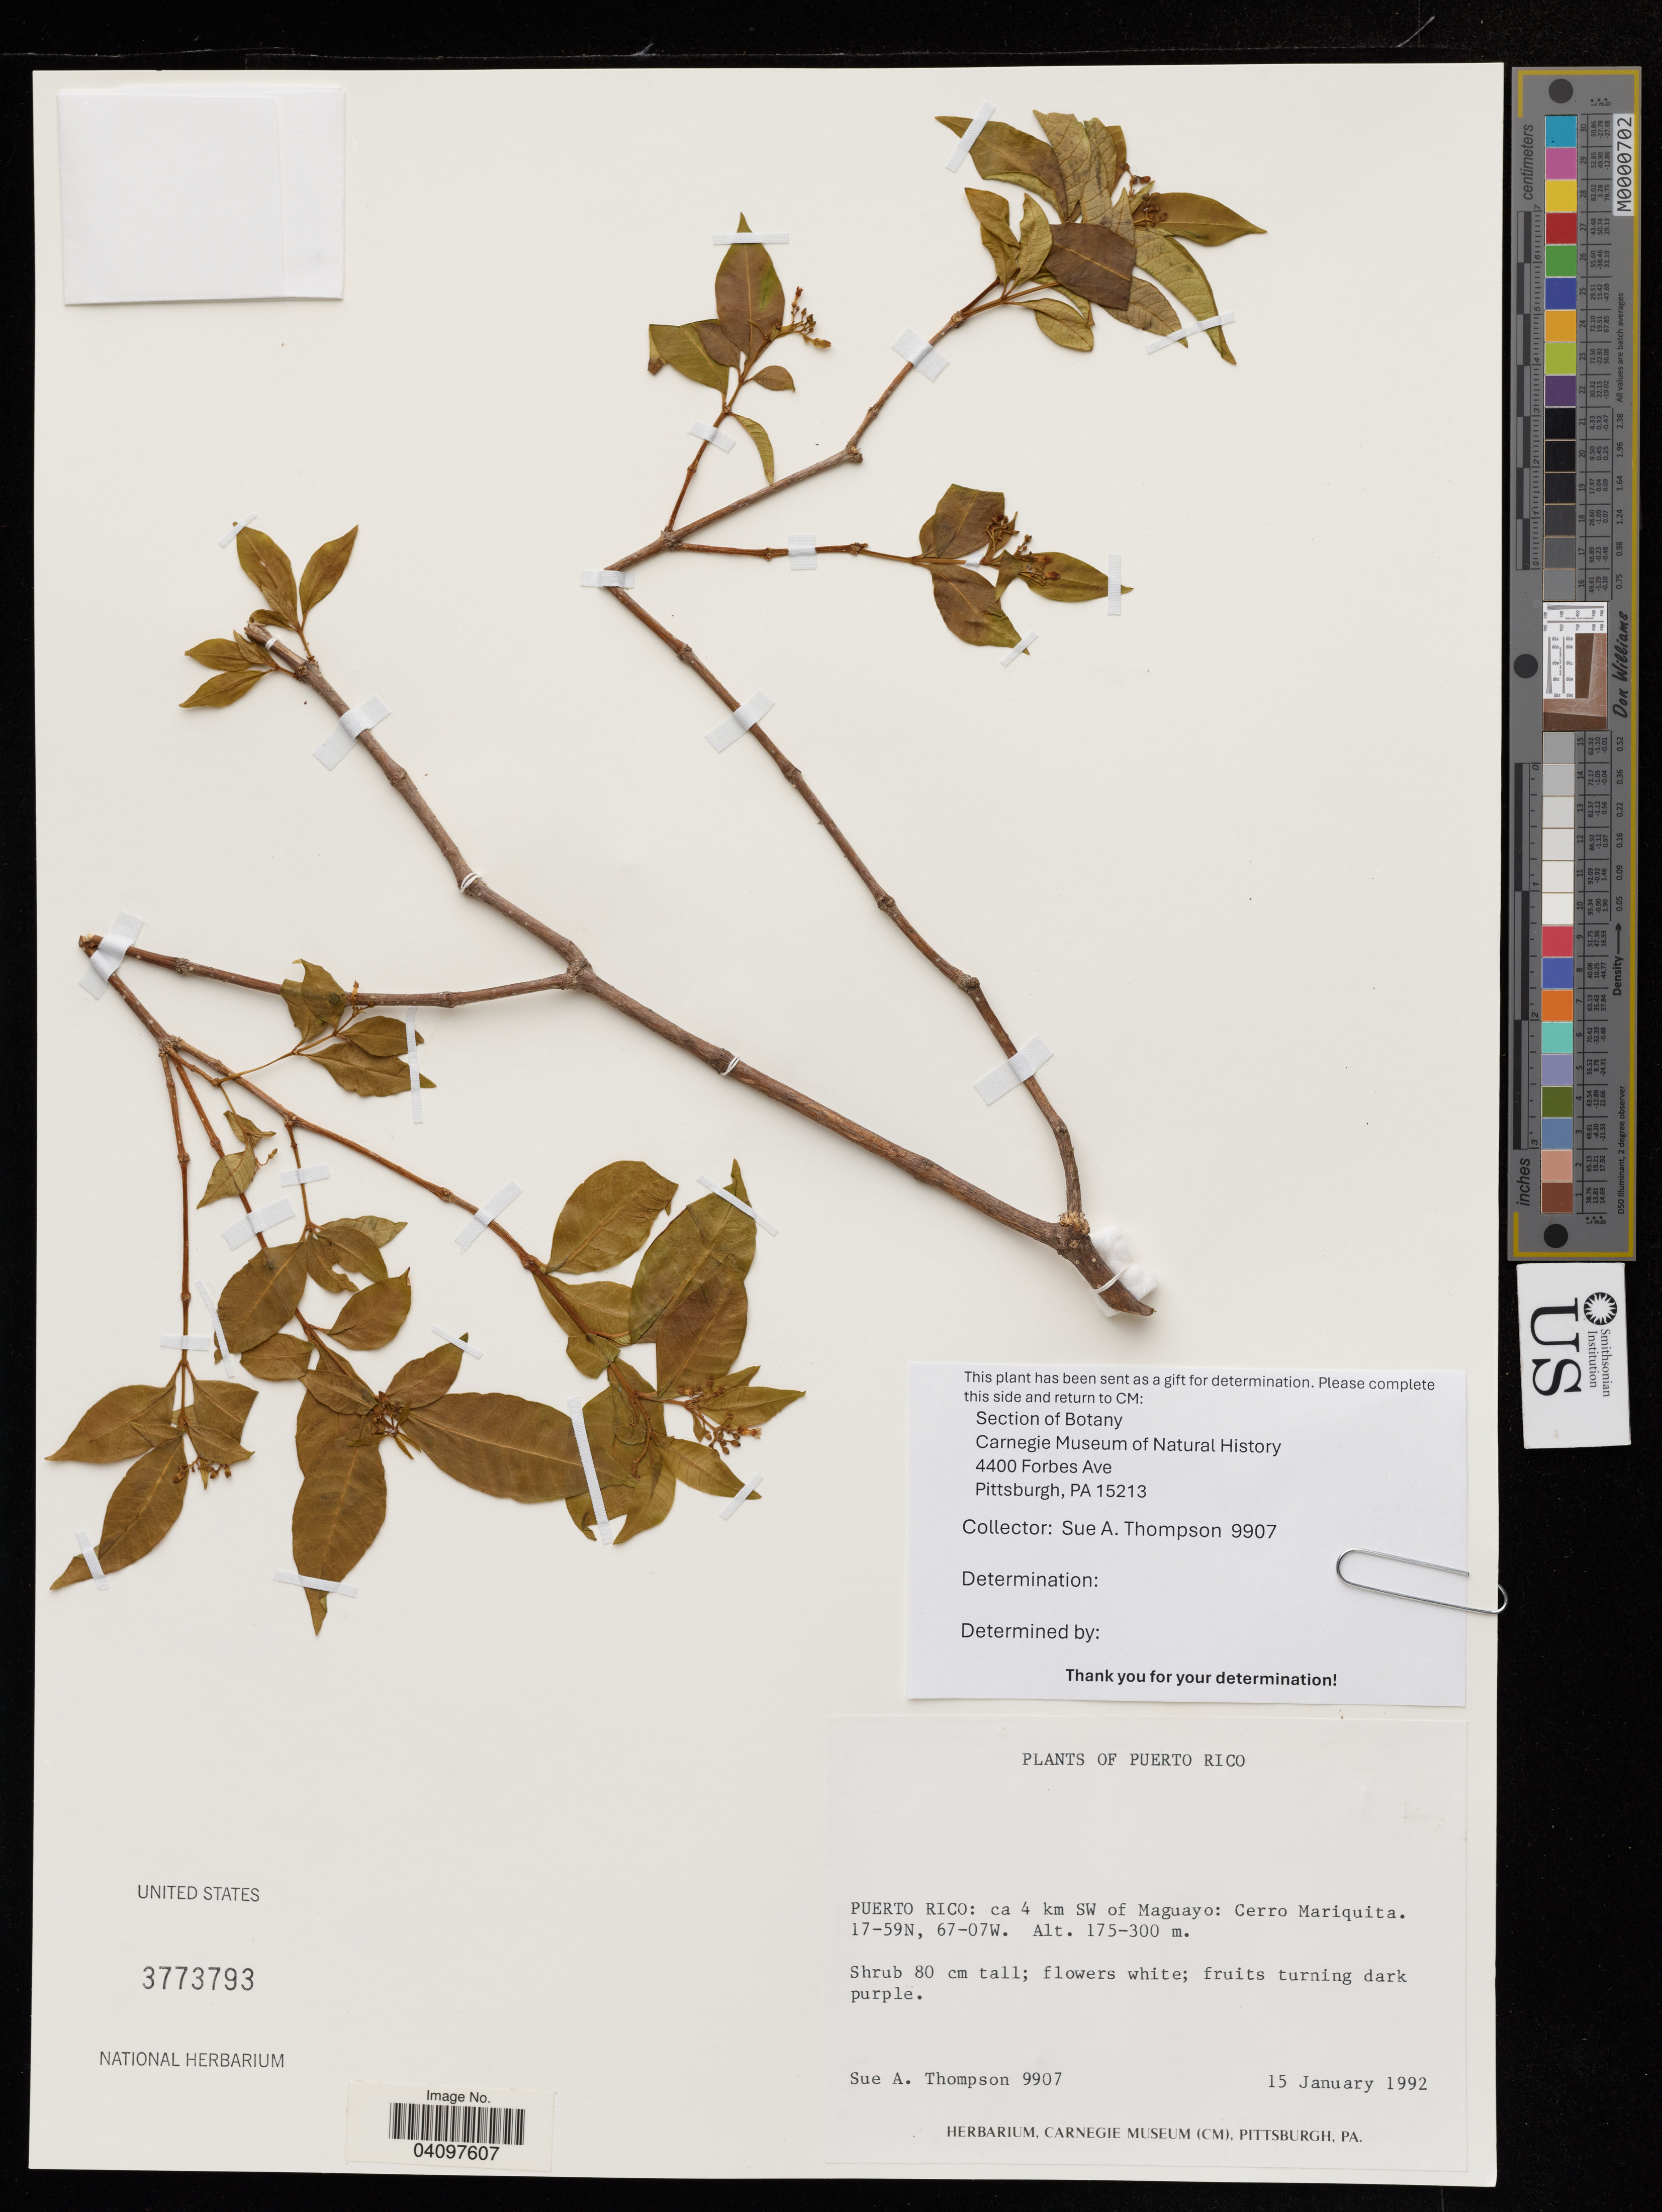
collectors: S. A. Thompson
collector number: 9907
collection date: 1992-01-15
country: Puerto Rico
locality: Ca 4 km SW of Maguayo: Cerro Mariquita.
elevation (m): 175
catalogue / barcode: US 3773793